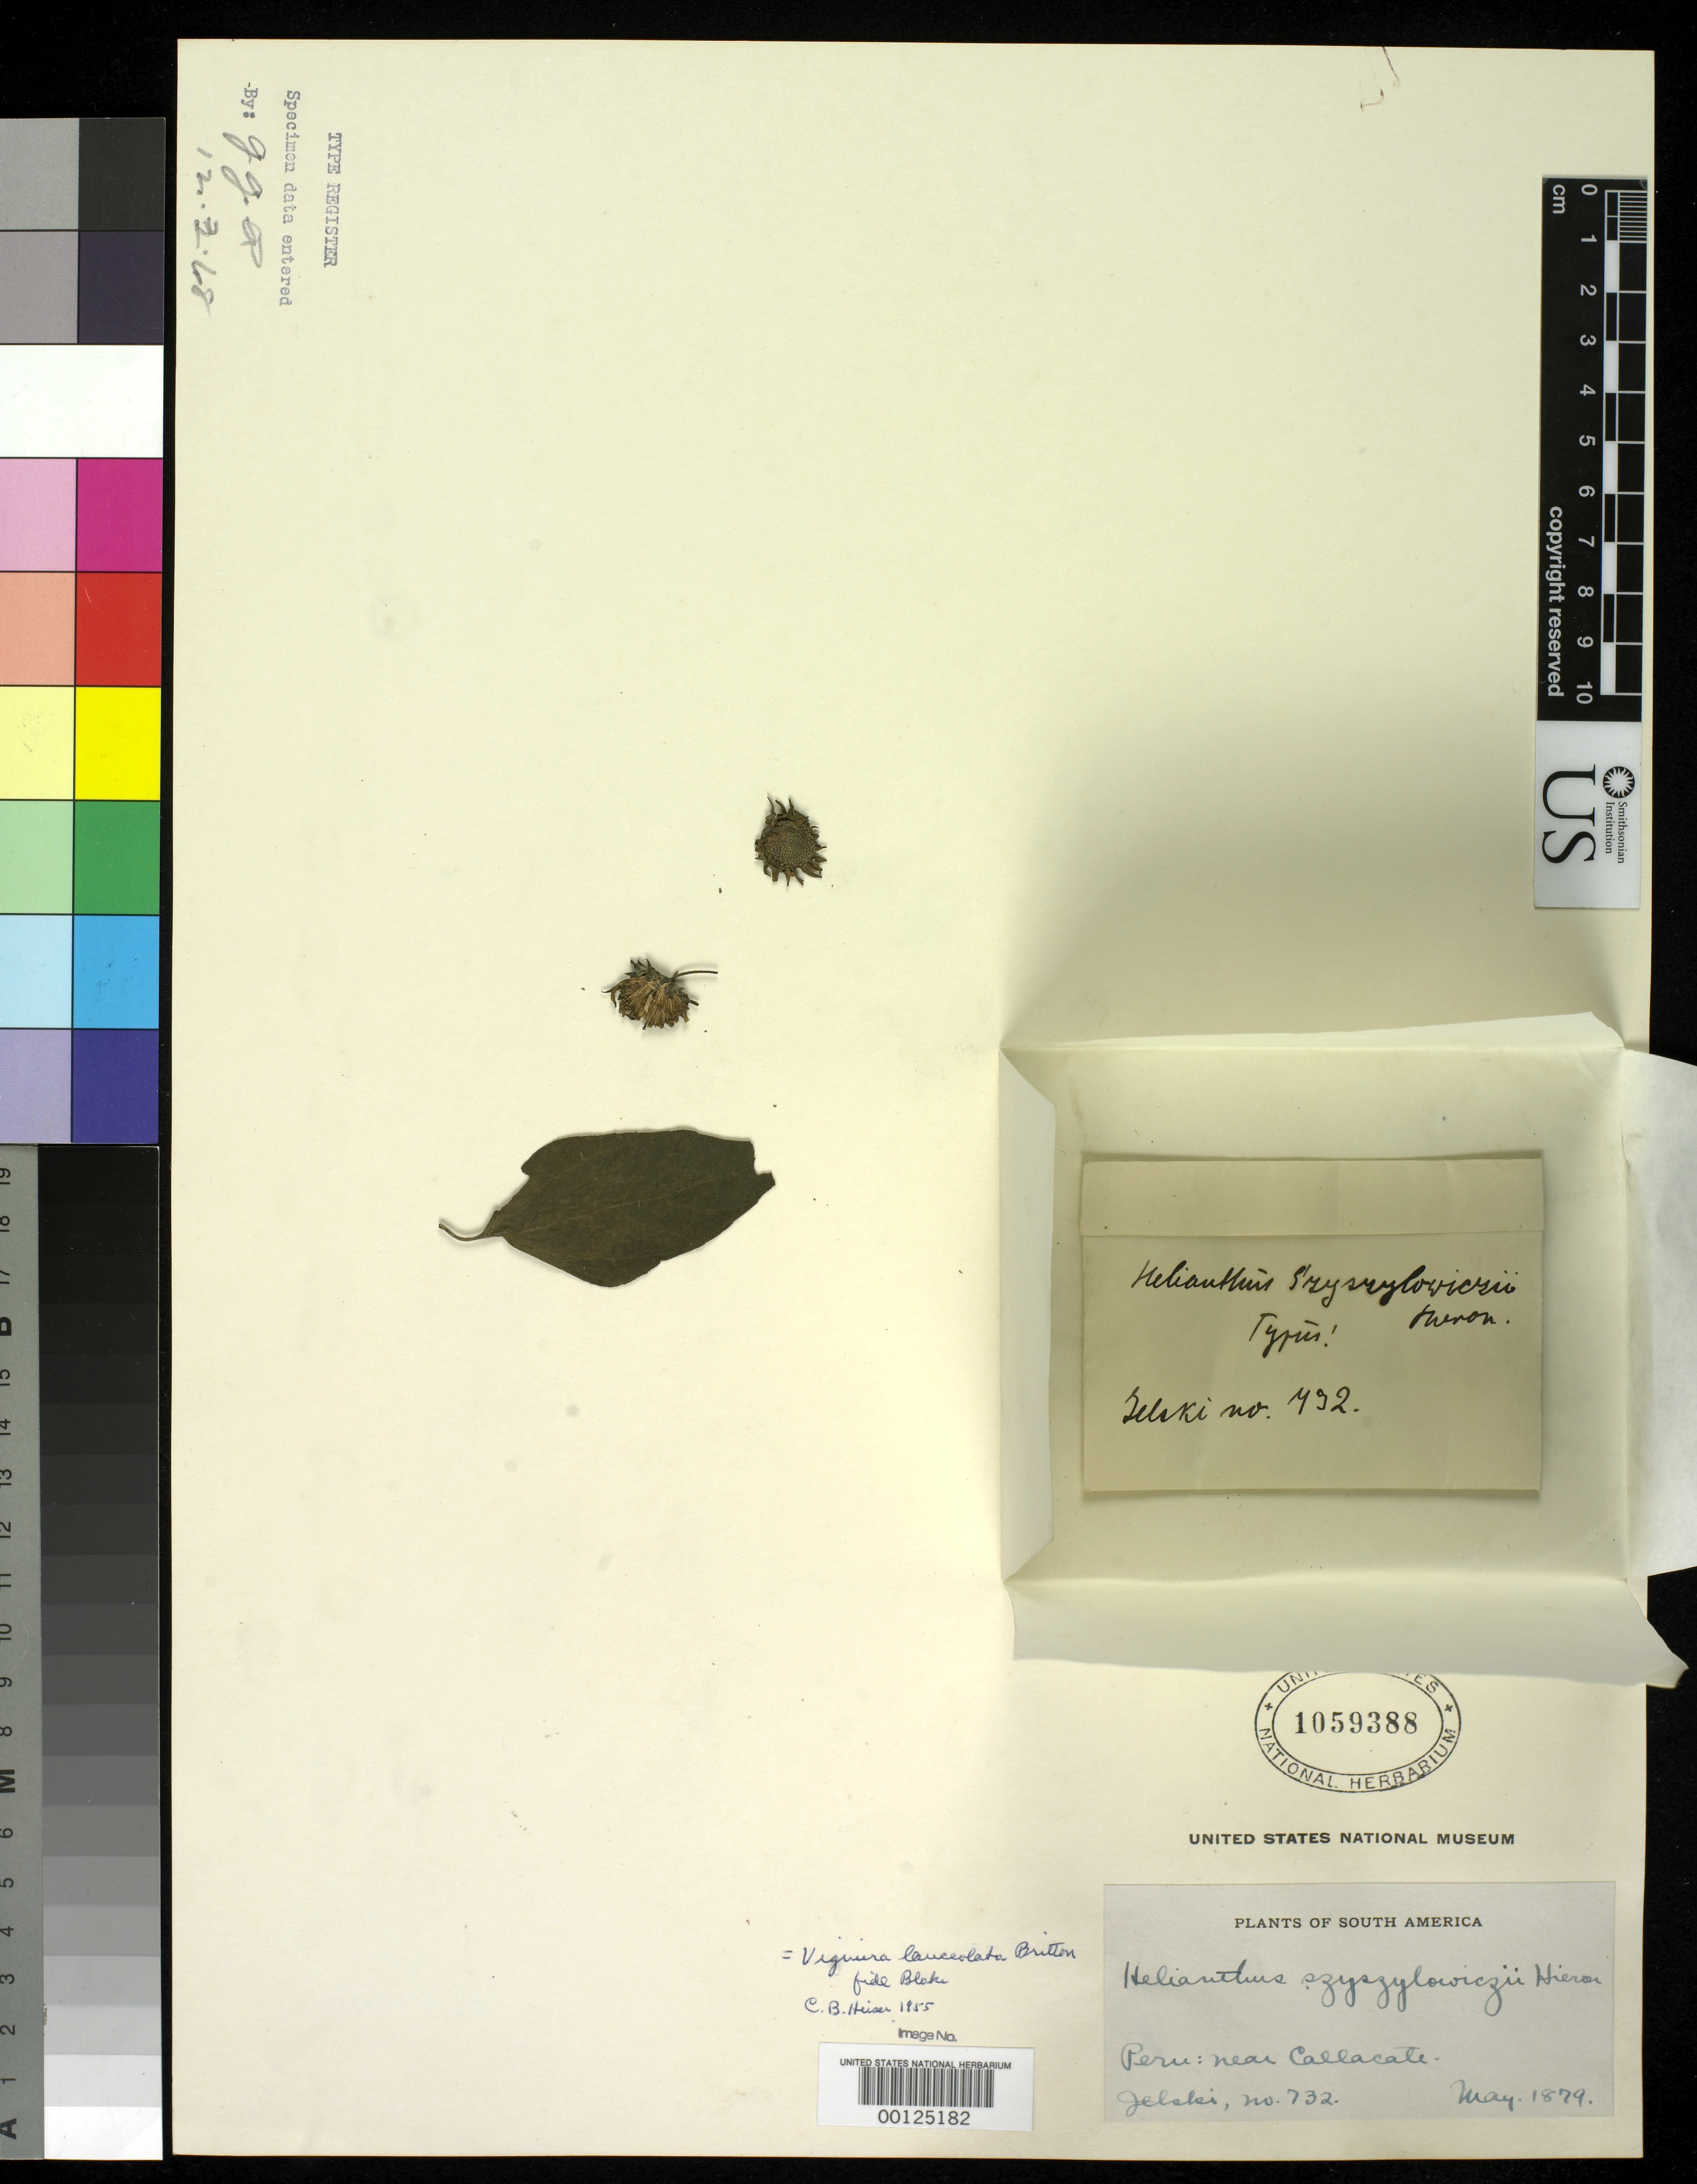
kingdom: Plantae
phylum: Tracheophyta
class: Magnoliopsida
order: Asterales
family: Asteraceae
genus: Helianthus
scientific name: Helianthus szyszylowiczii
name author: Hieron.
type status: Isotype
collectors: C. von Jelski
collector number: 732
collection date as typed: May 1879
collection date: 1879-05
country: Peru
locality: Callacate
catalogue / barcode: US 1059388